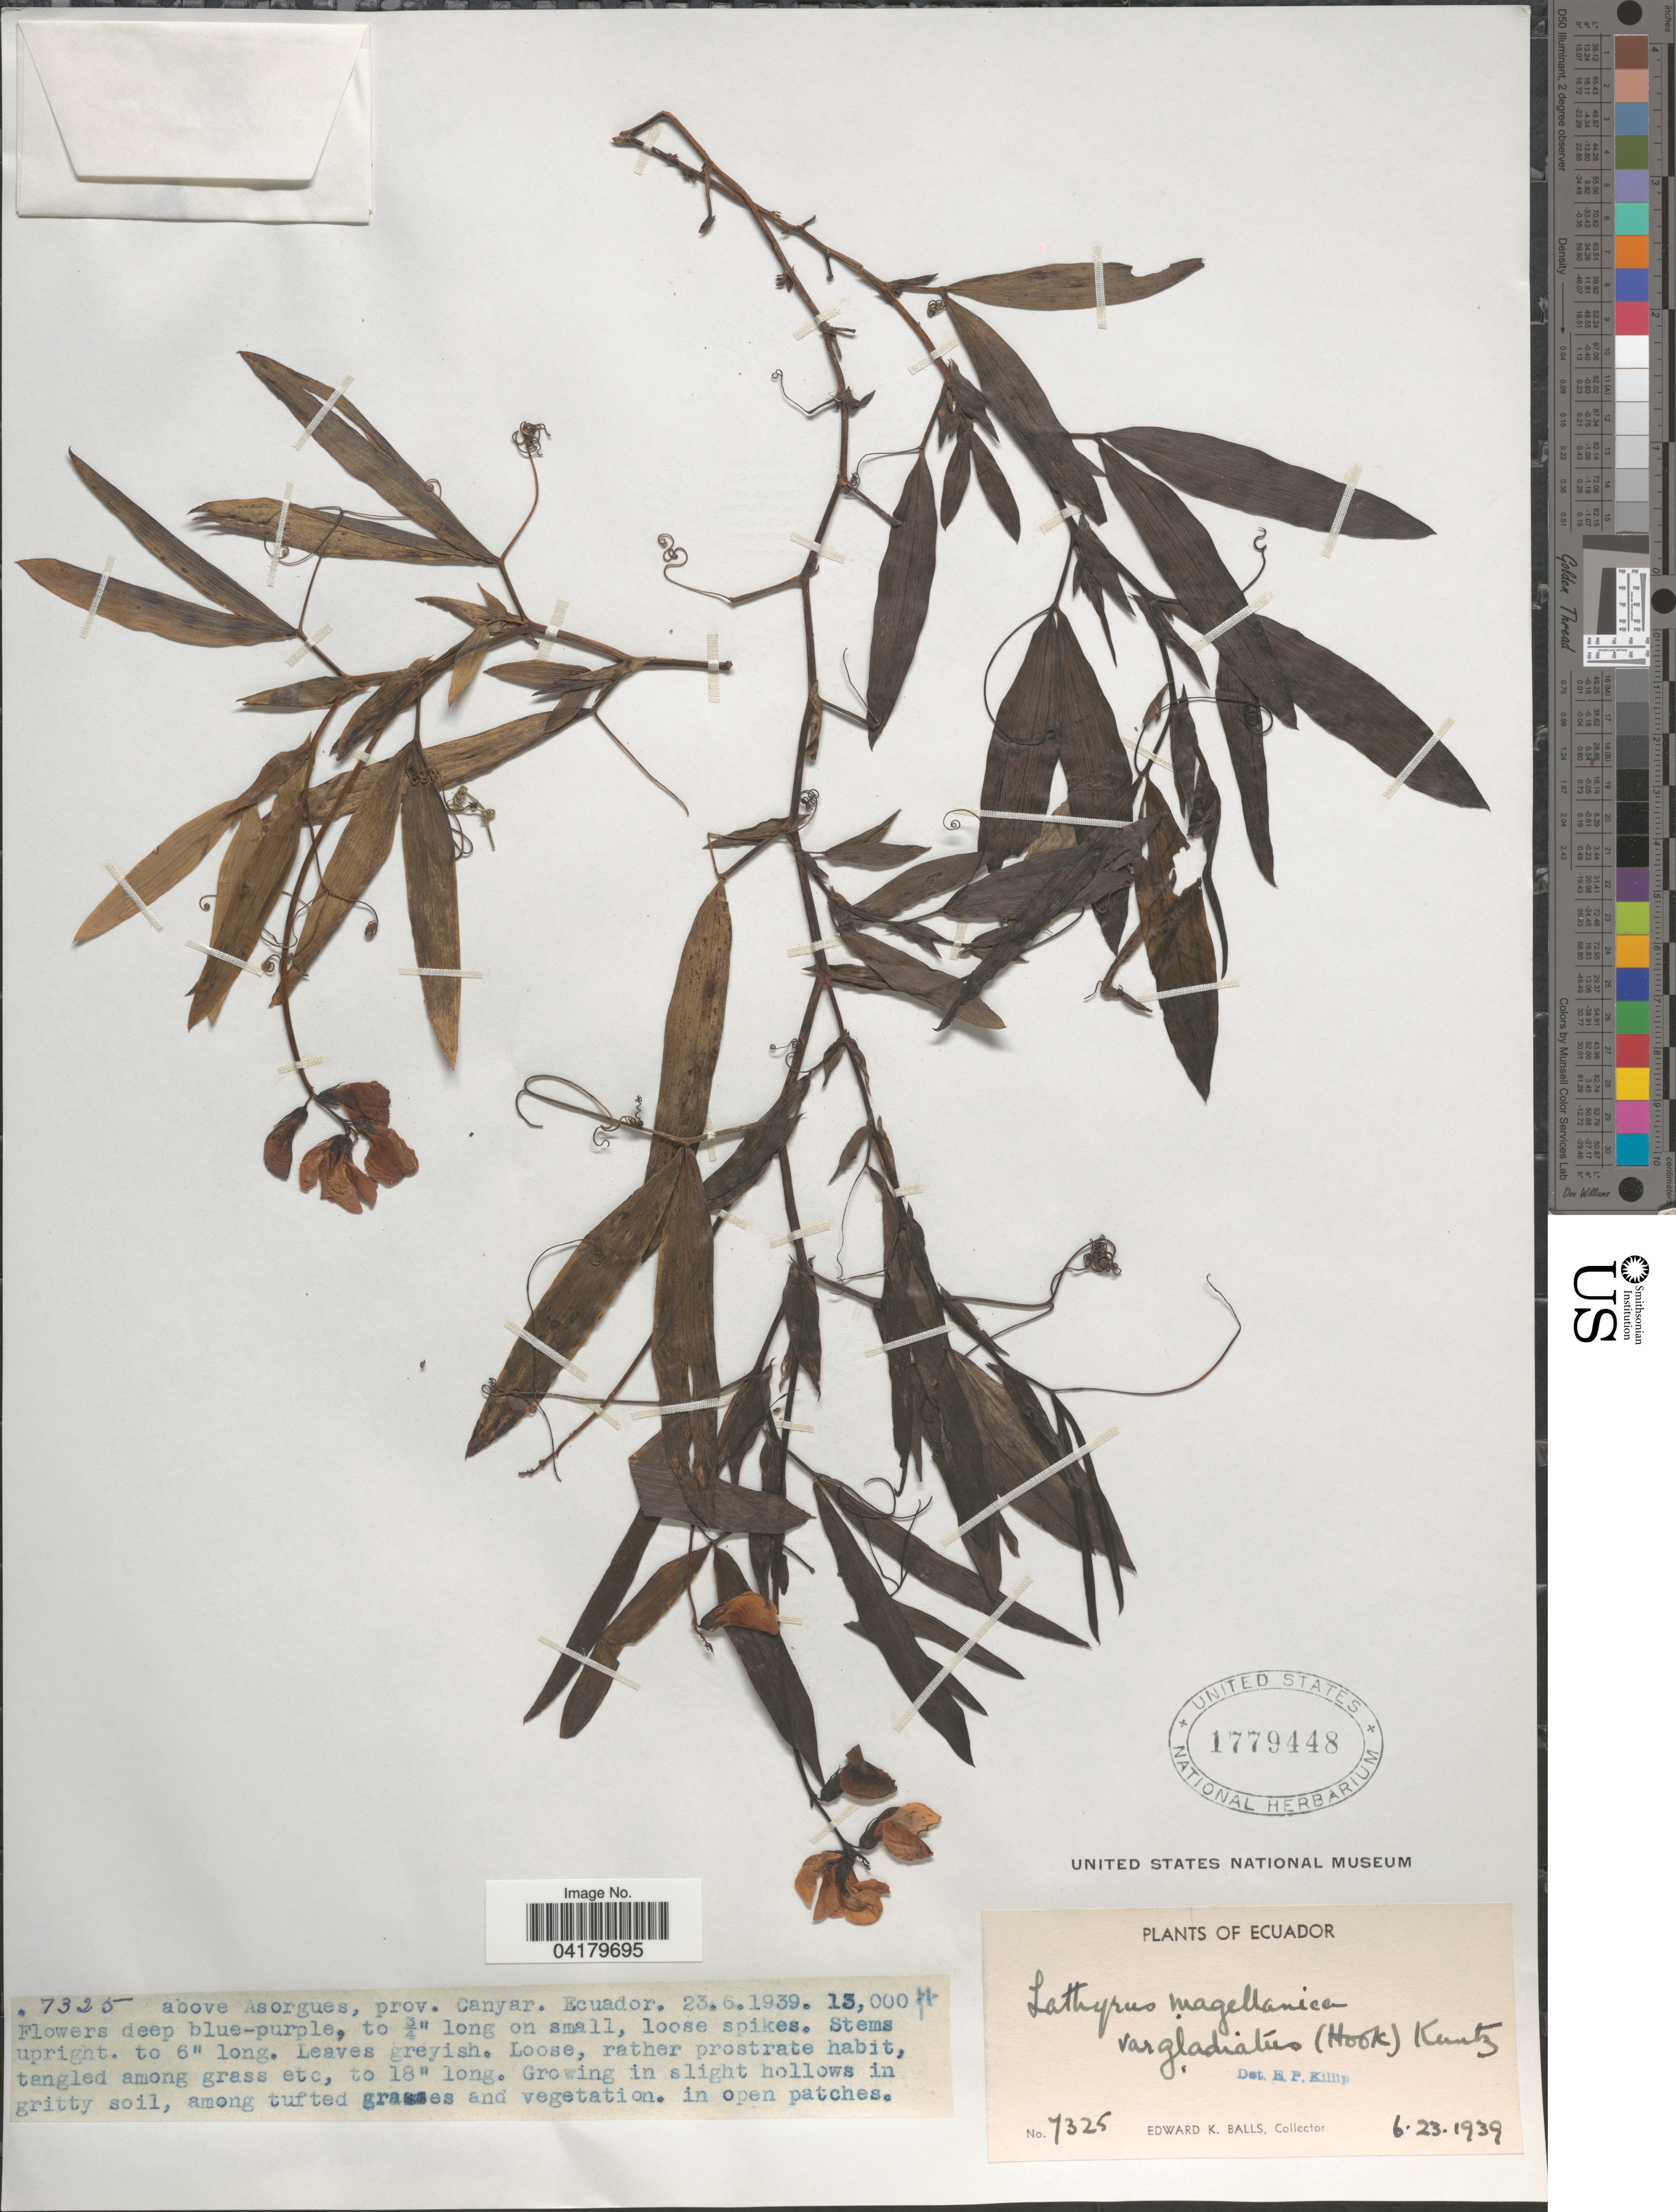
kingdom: Plantae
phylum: Tracheophyta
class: Magnoliopsida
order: Fabales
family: Fabaceae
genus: Lathyrus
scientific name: Lathyrus magellanicus var. gladiatus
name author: (Hook.) Kuntze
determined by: Killip, Ellsworth P.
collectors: E. K. Balls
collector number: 7325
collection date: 1939-06-23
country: Ecuador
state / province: Cañar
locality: Above Asorgues, prov. Canyar.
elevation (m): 3962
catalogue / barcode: US 1779448